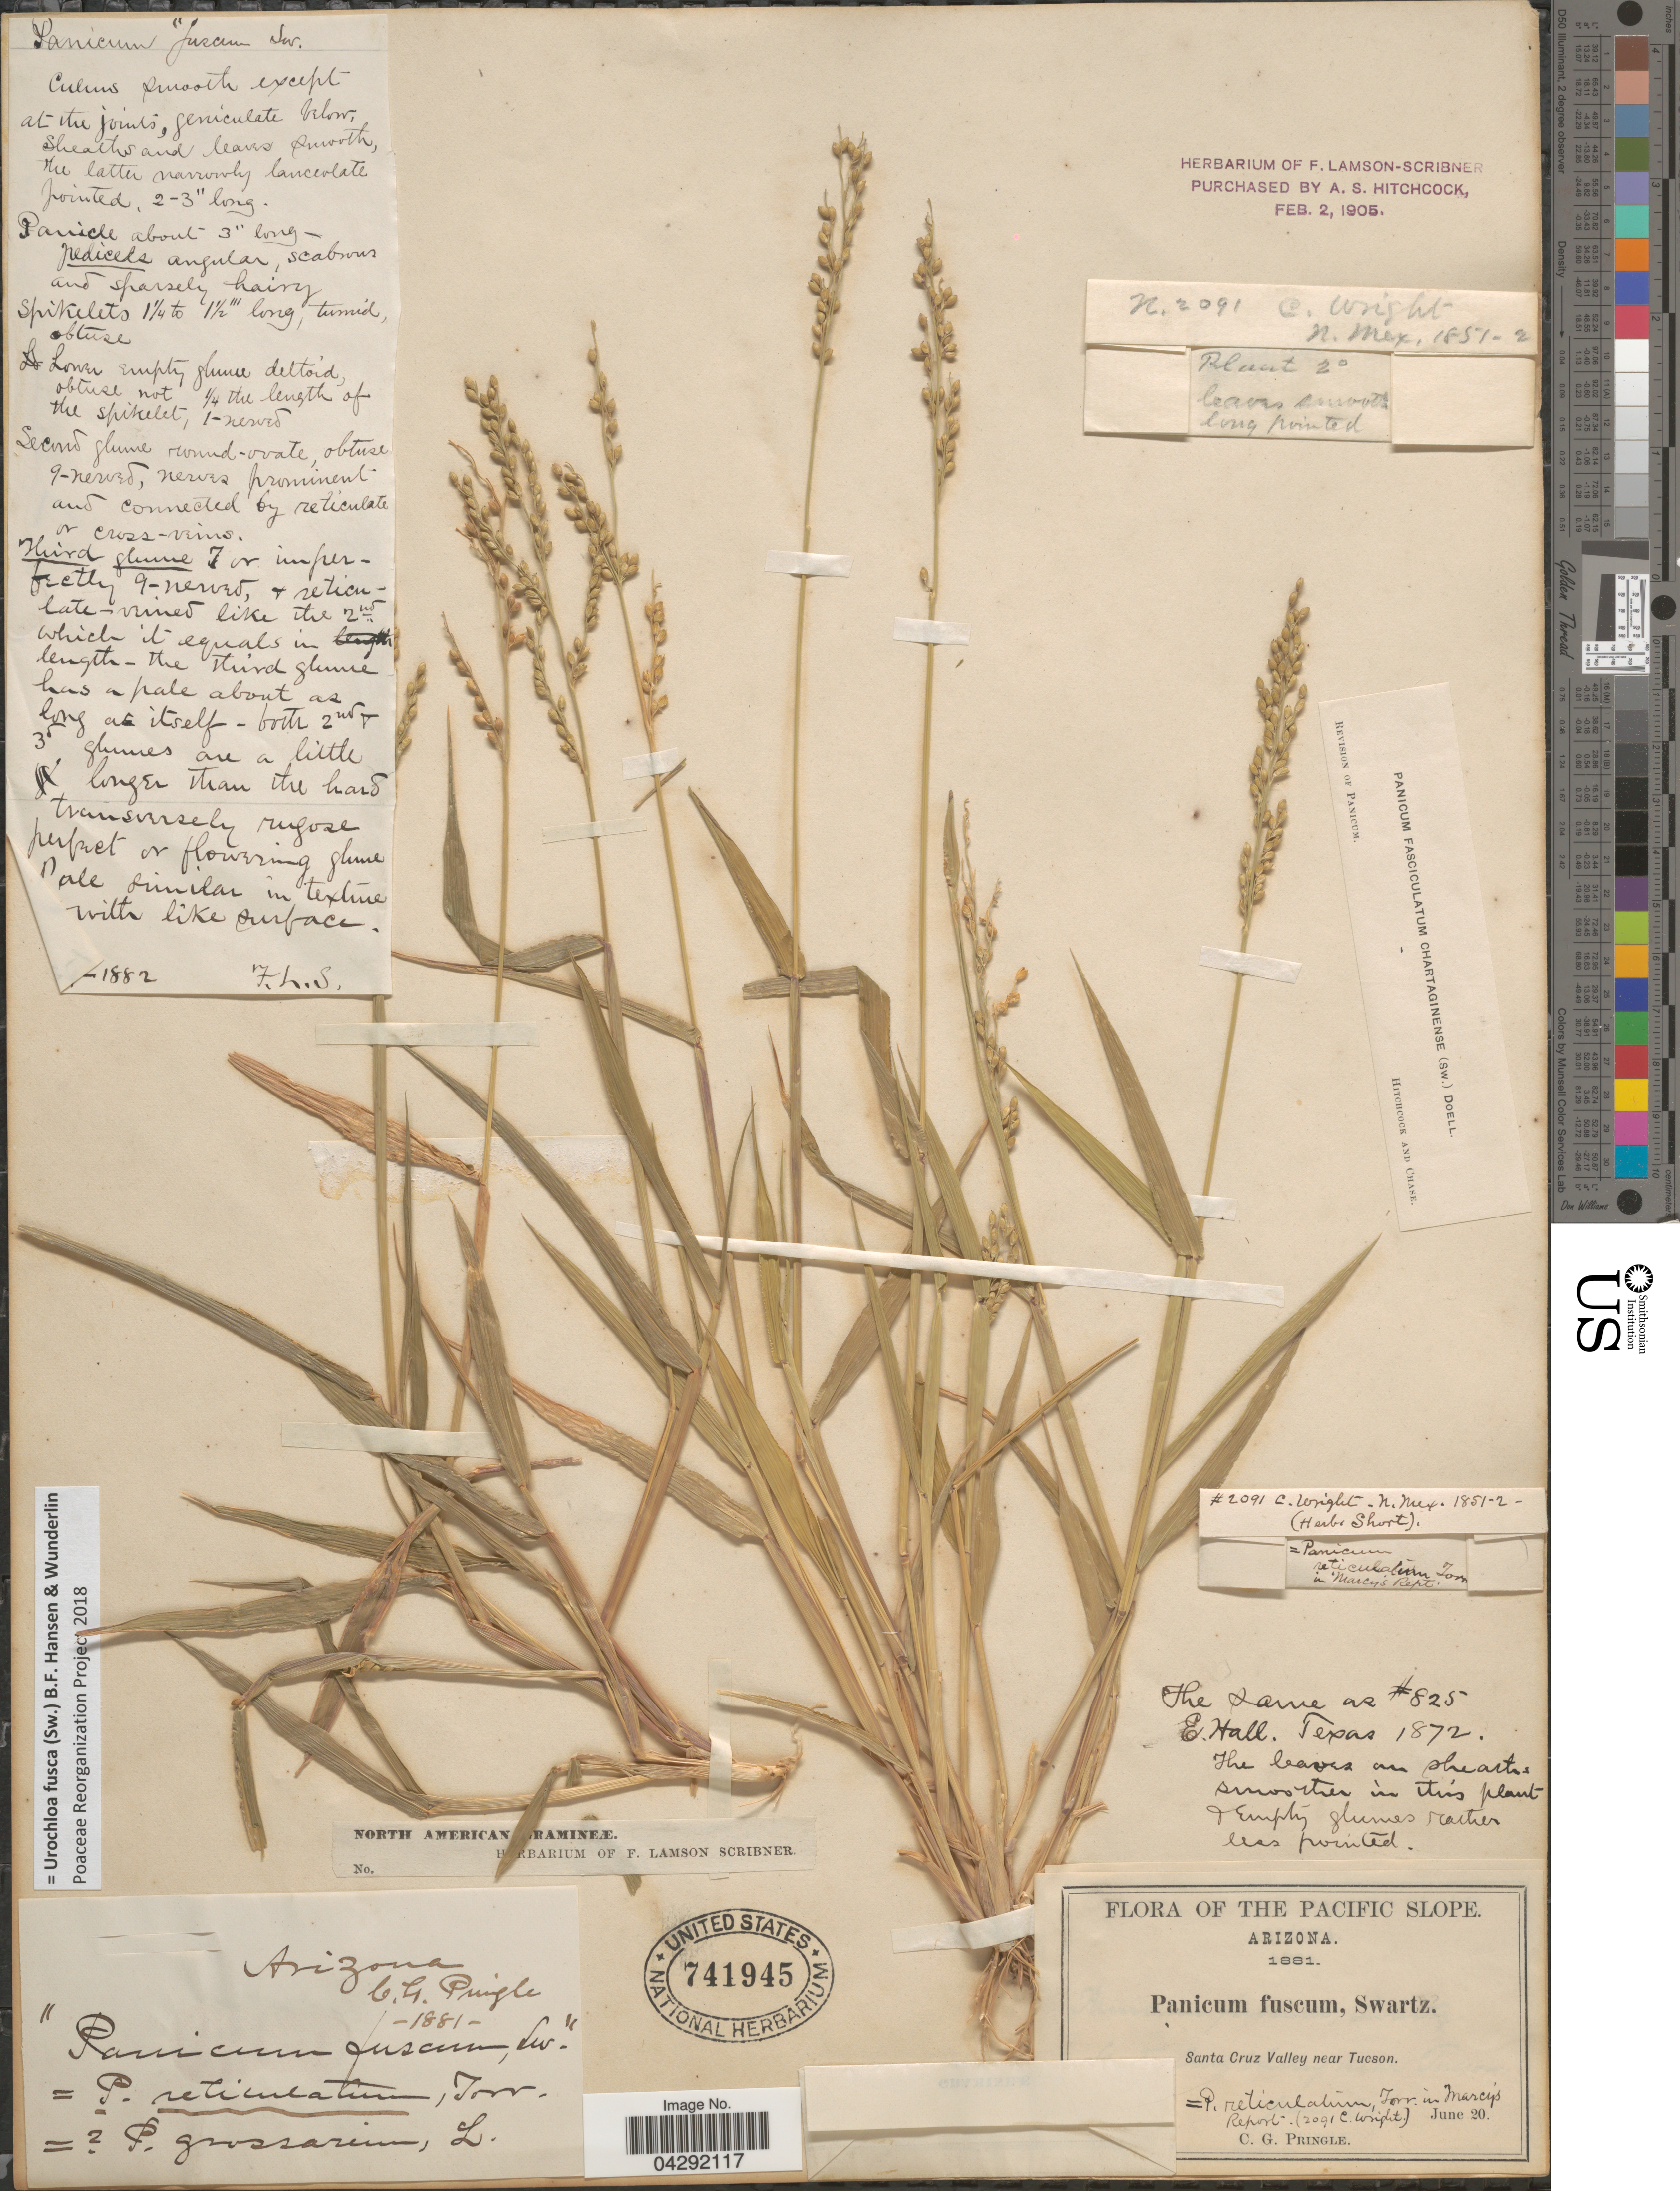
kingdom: Plantae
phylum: Tracheophyta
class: Liliopsida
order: Poales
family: Poaceae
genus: Urochloa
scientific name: Urochloa fusca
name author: (Sw.) B.F. Hansen & Wunderlin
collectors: C. G. Pringle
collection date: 1881-06-20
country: United States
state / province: Arizona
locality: The Pacific Slope. Santa Cruz Valley near Tucson.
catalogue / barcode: US 741945